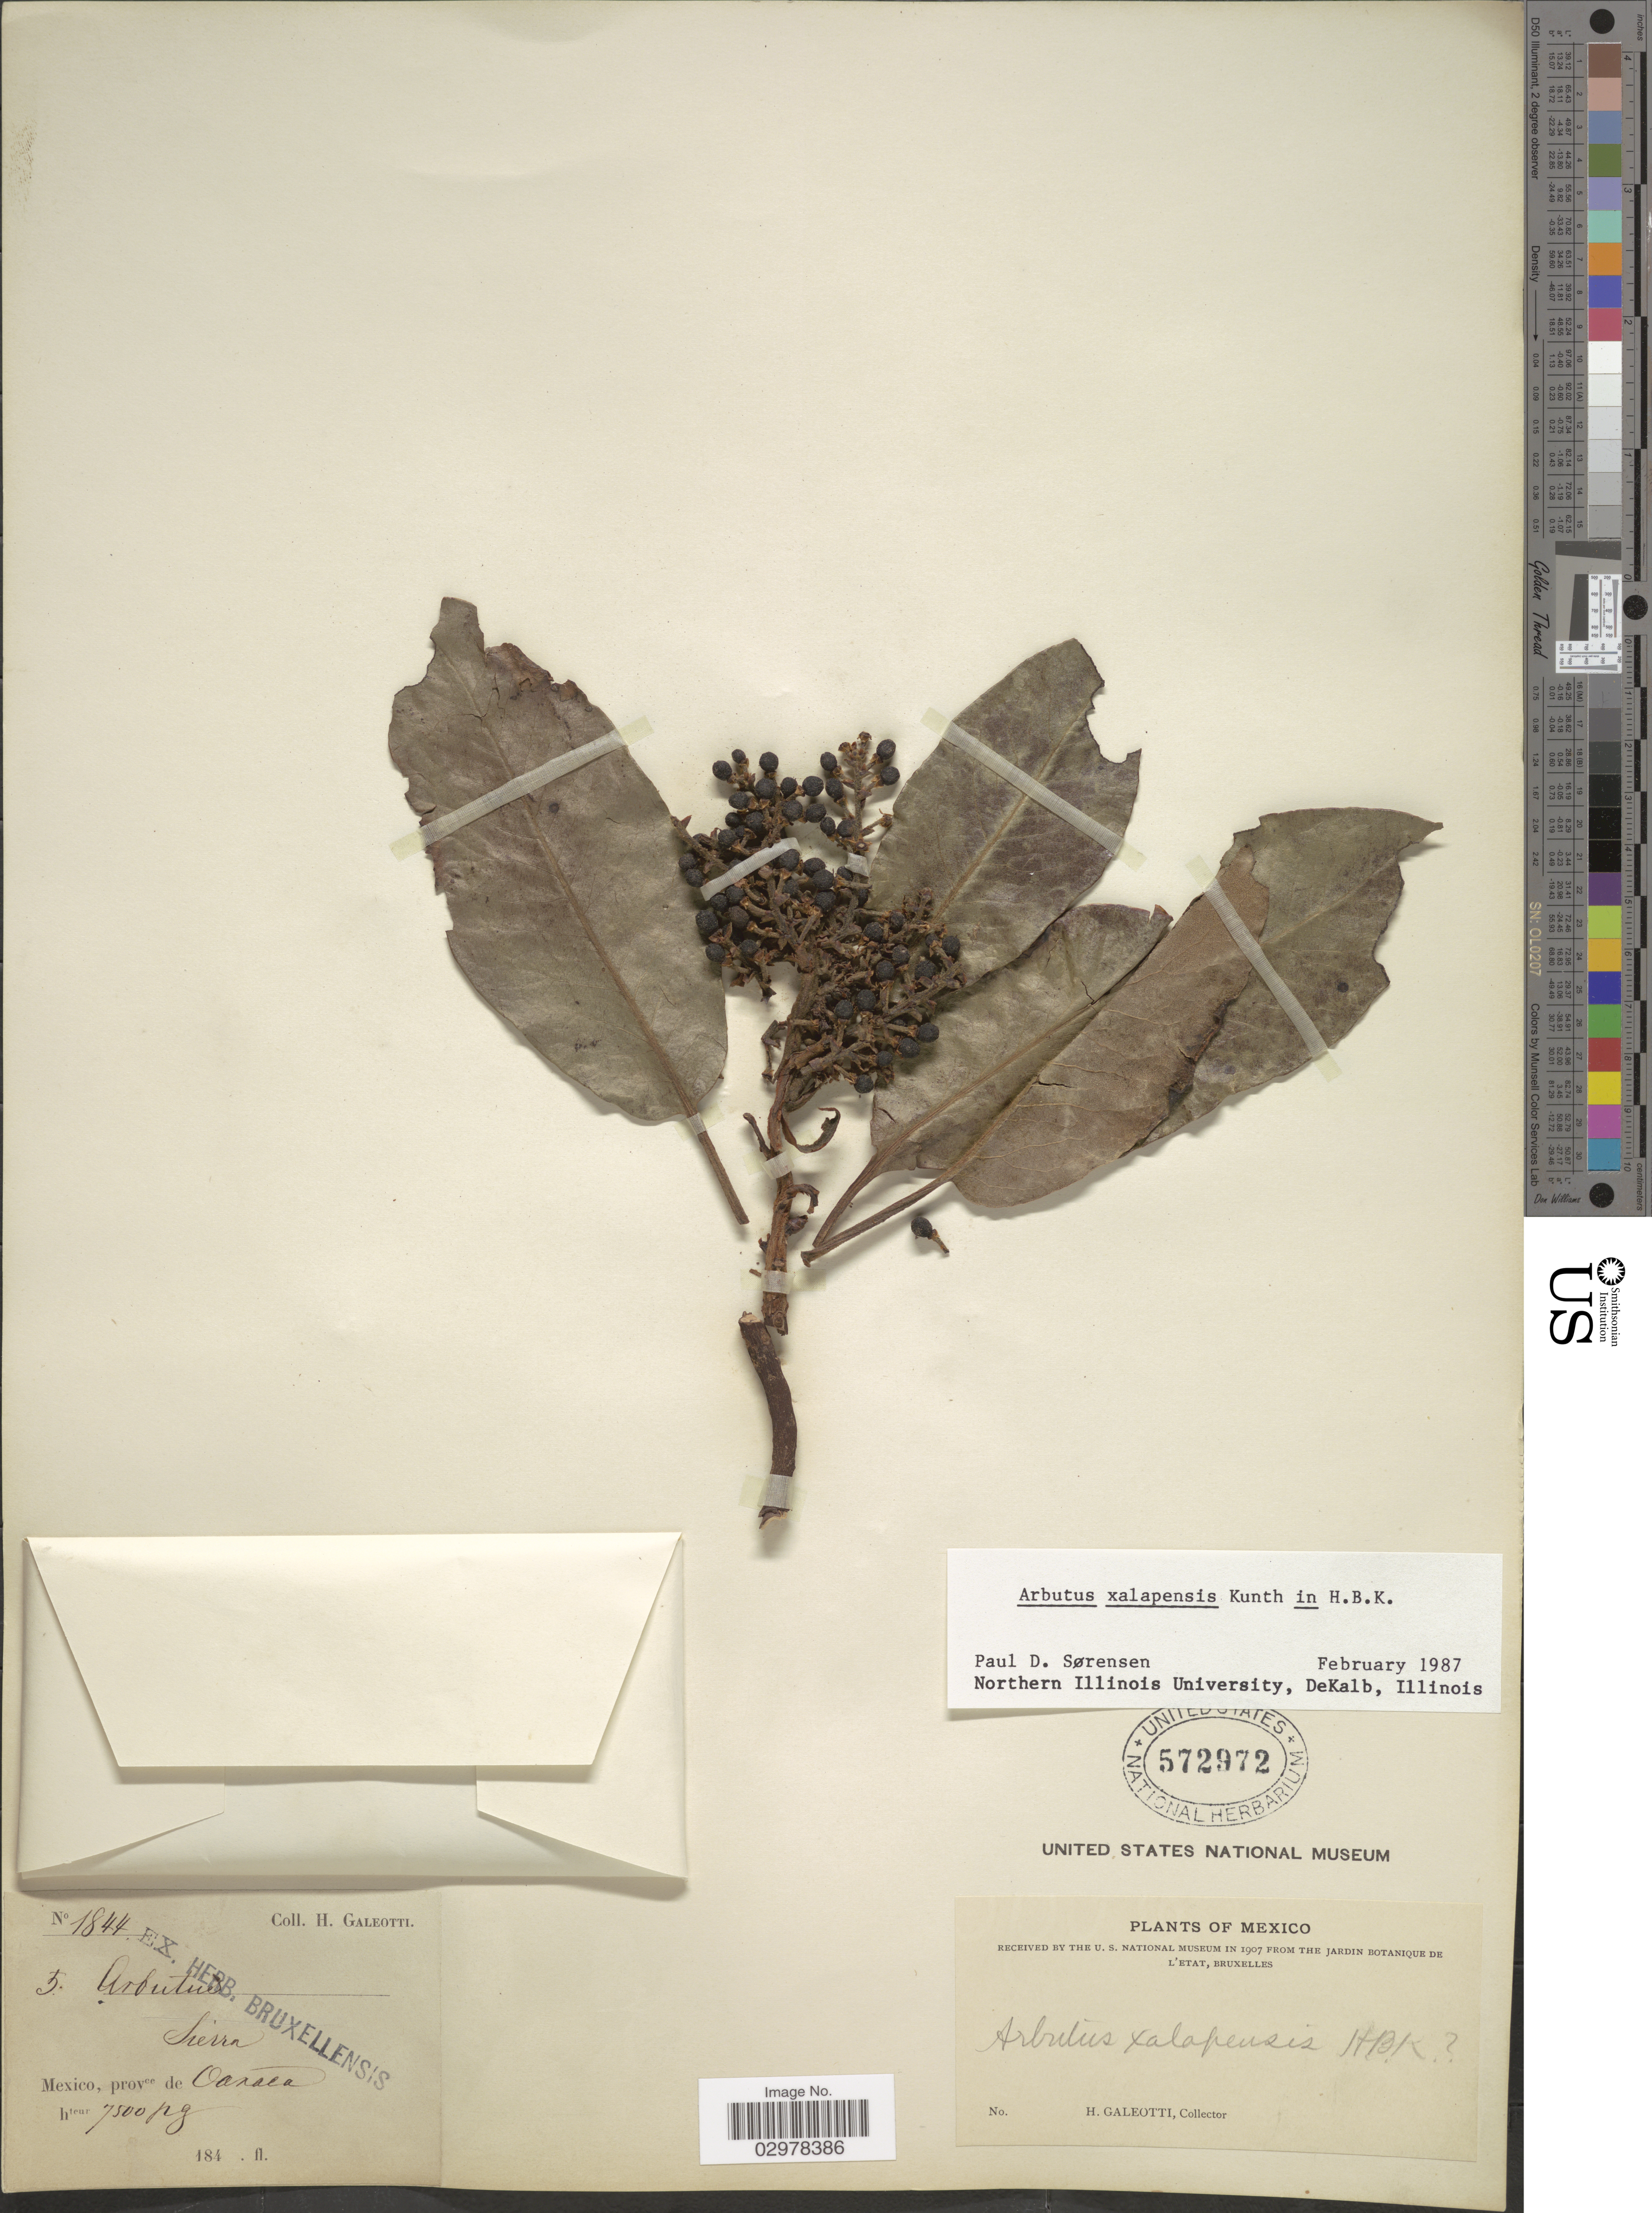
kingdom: Plantae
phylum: Tracheophyta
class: Magnoliopsida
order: Ericales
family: Ericaceae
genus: Arbutus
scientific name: Arbutus xalapensis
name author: Kunth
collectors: H. G. Galeotti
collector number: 1844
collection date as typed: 184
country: Mexico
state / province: Oaxaca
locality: Sierra.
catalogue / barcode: US 572972